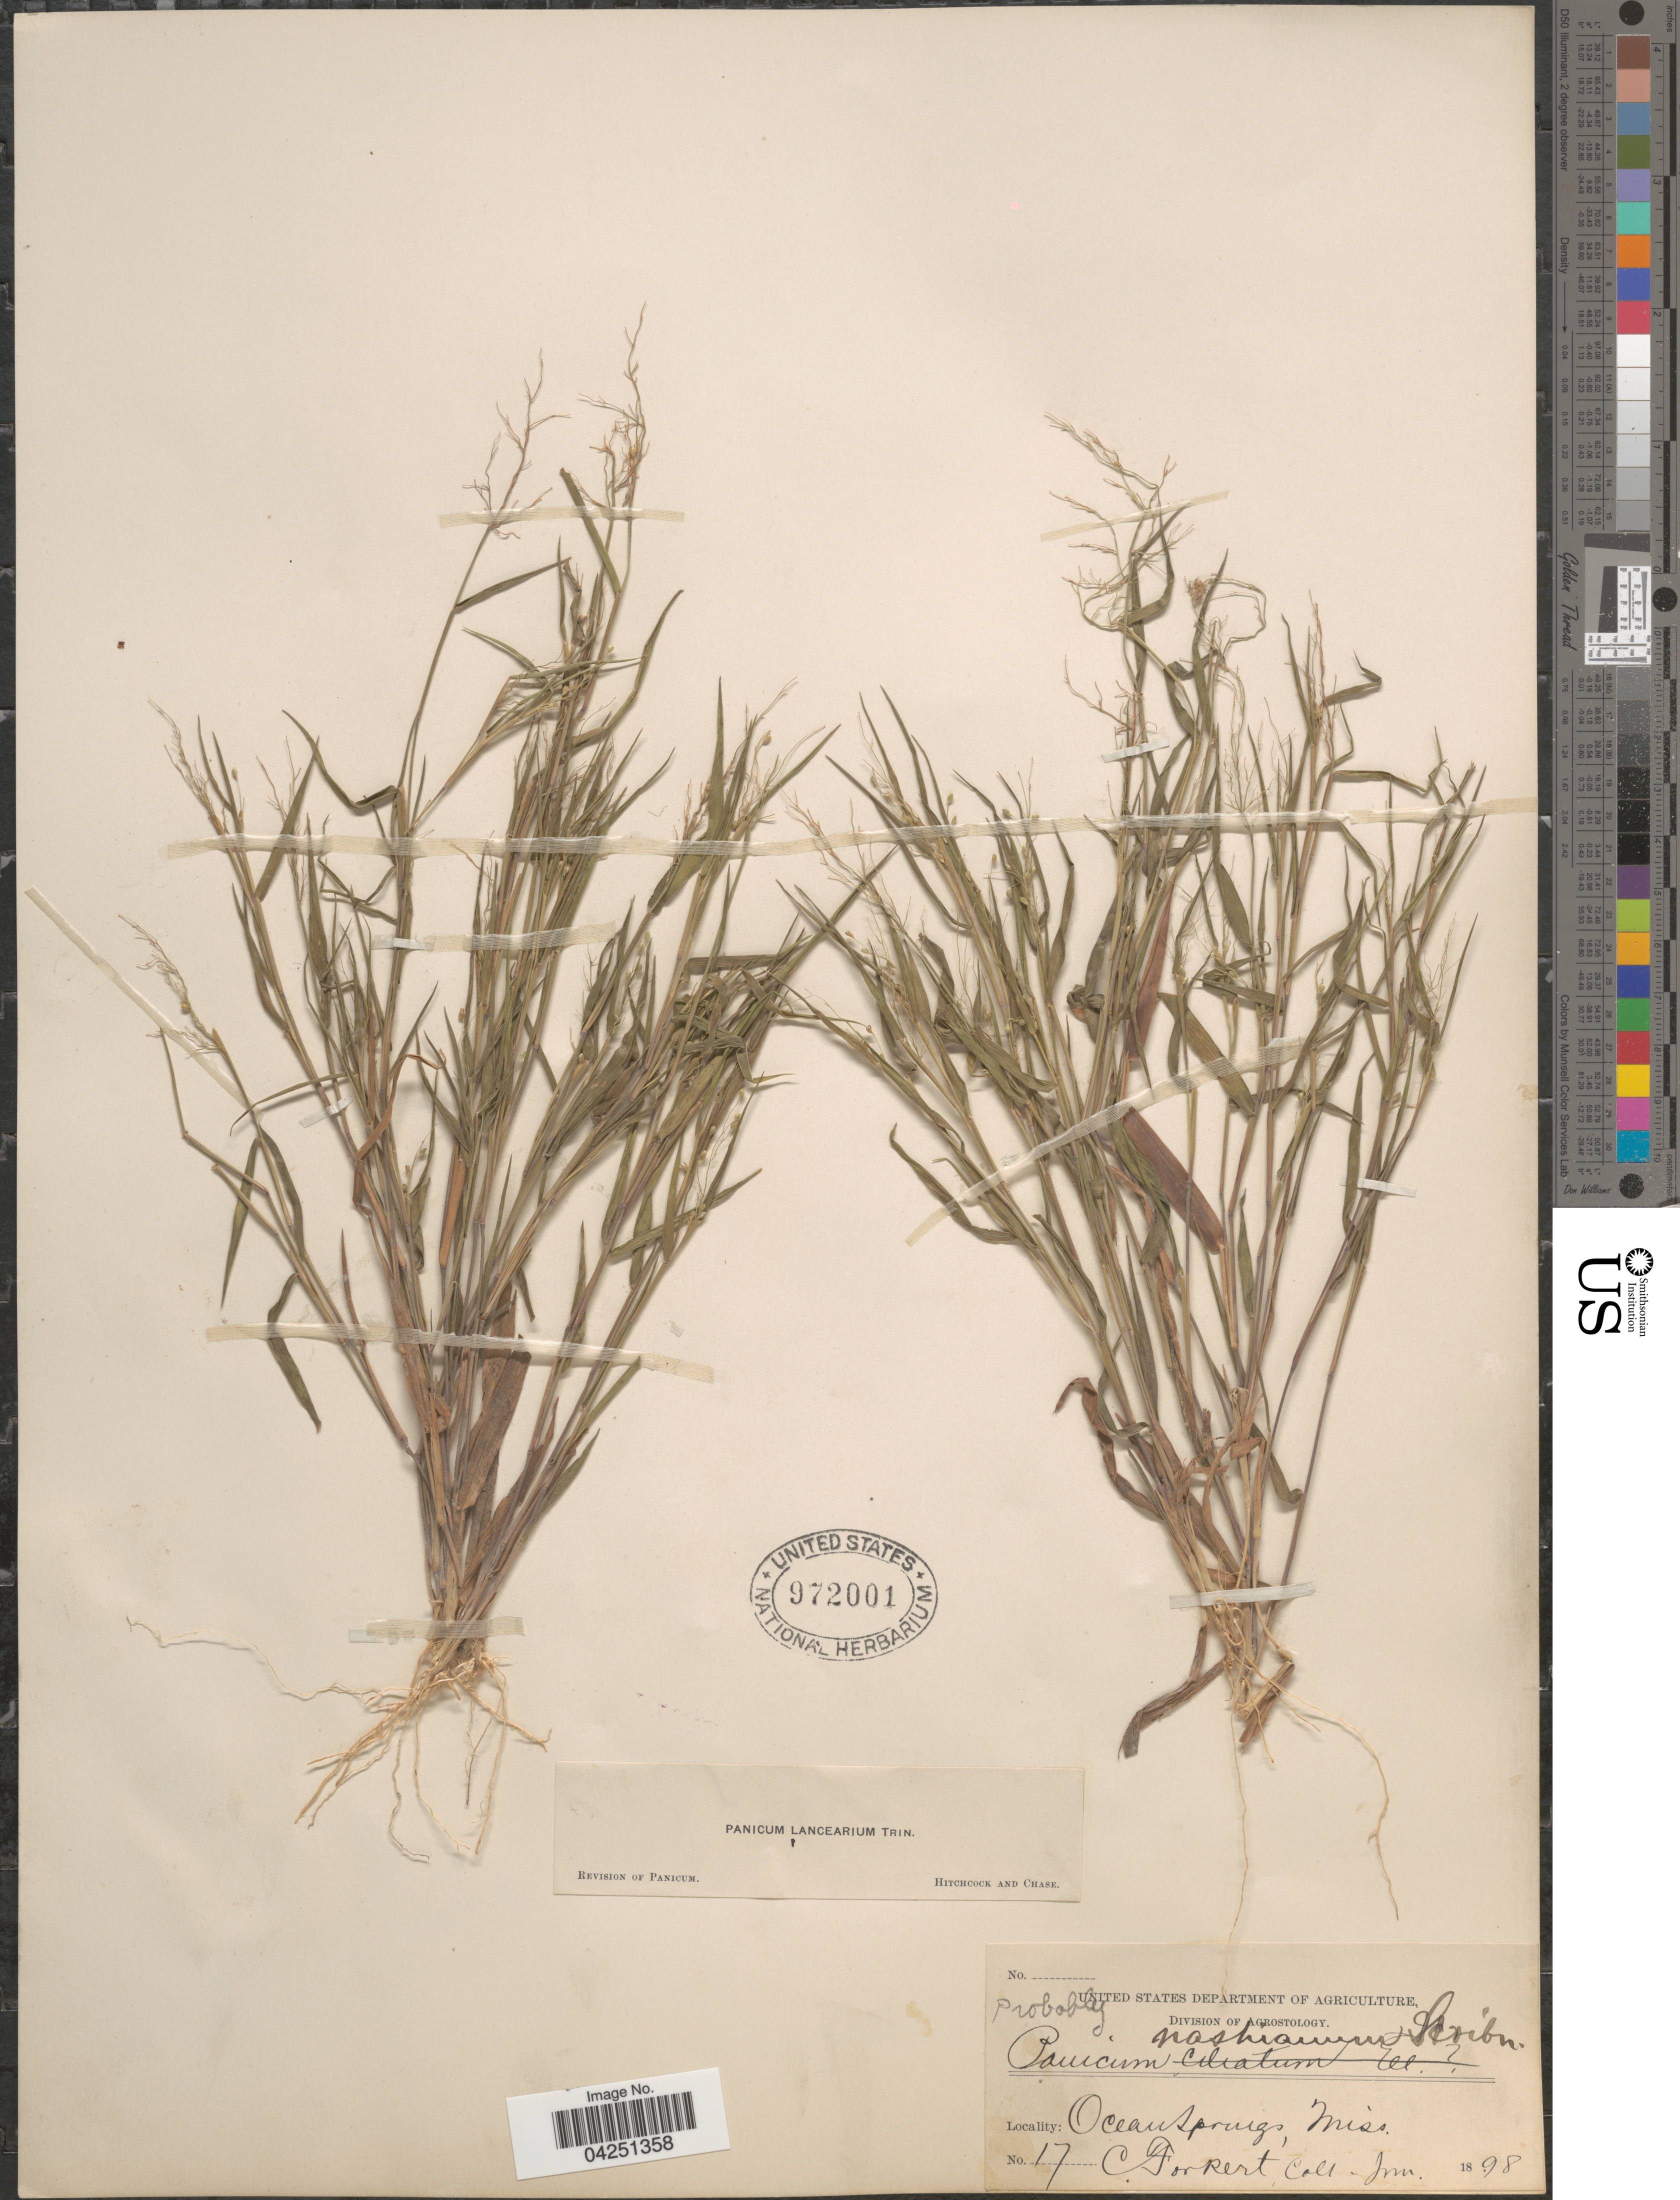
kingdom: Plantae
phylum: Tracheophyta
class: Liliopsida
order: Poales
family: Poaceae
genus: Dichanthelium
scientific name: Dichanthelium acuminatum var. acuminatum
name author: (Sw.) Gould & C.A. Clark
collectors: C. Forkert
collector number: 17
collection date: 1898-06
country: United States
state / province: Mississippi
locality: Ocean Springs.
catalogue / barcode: US 972001